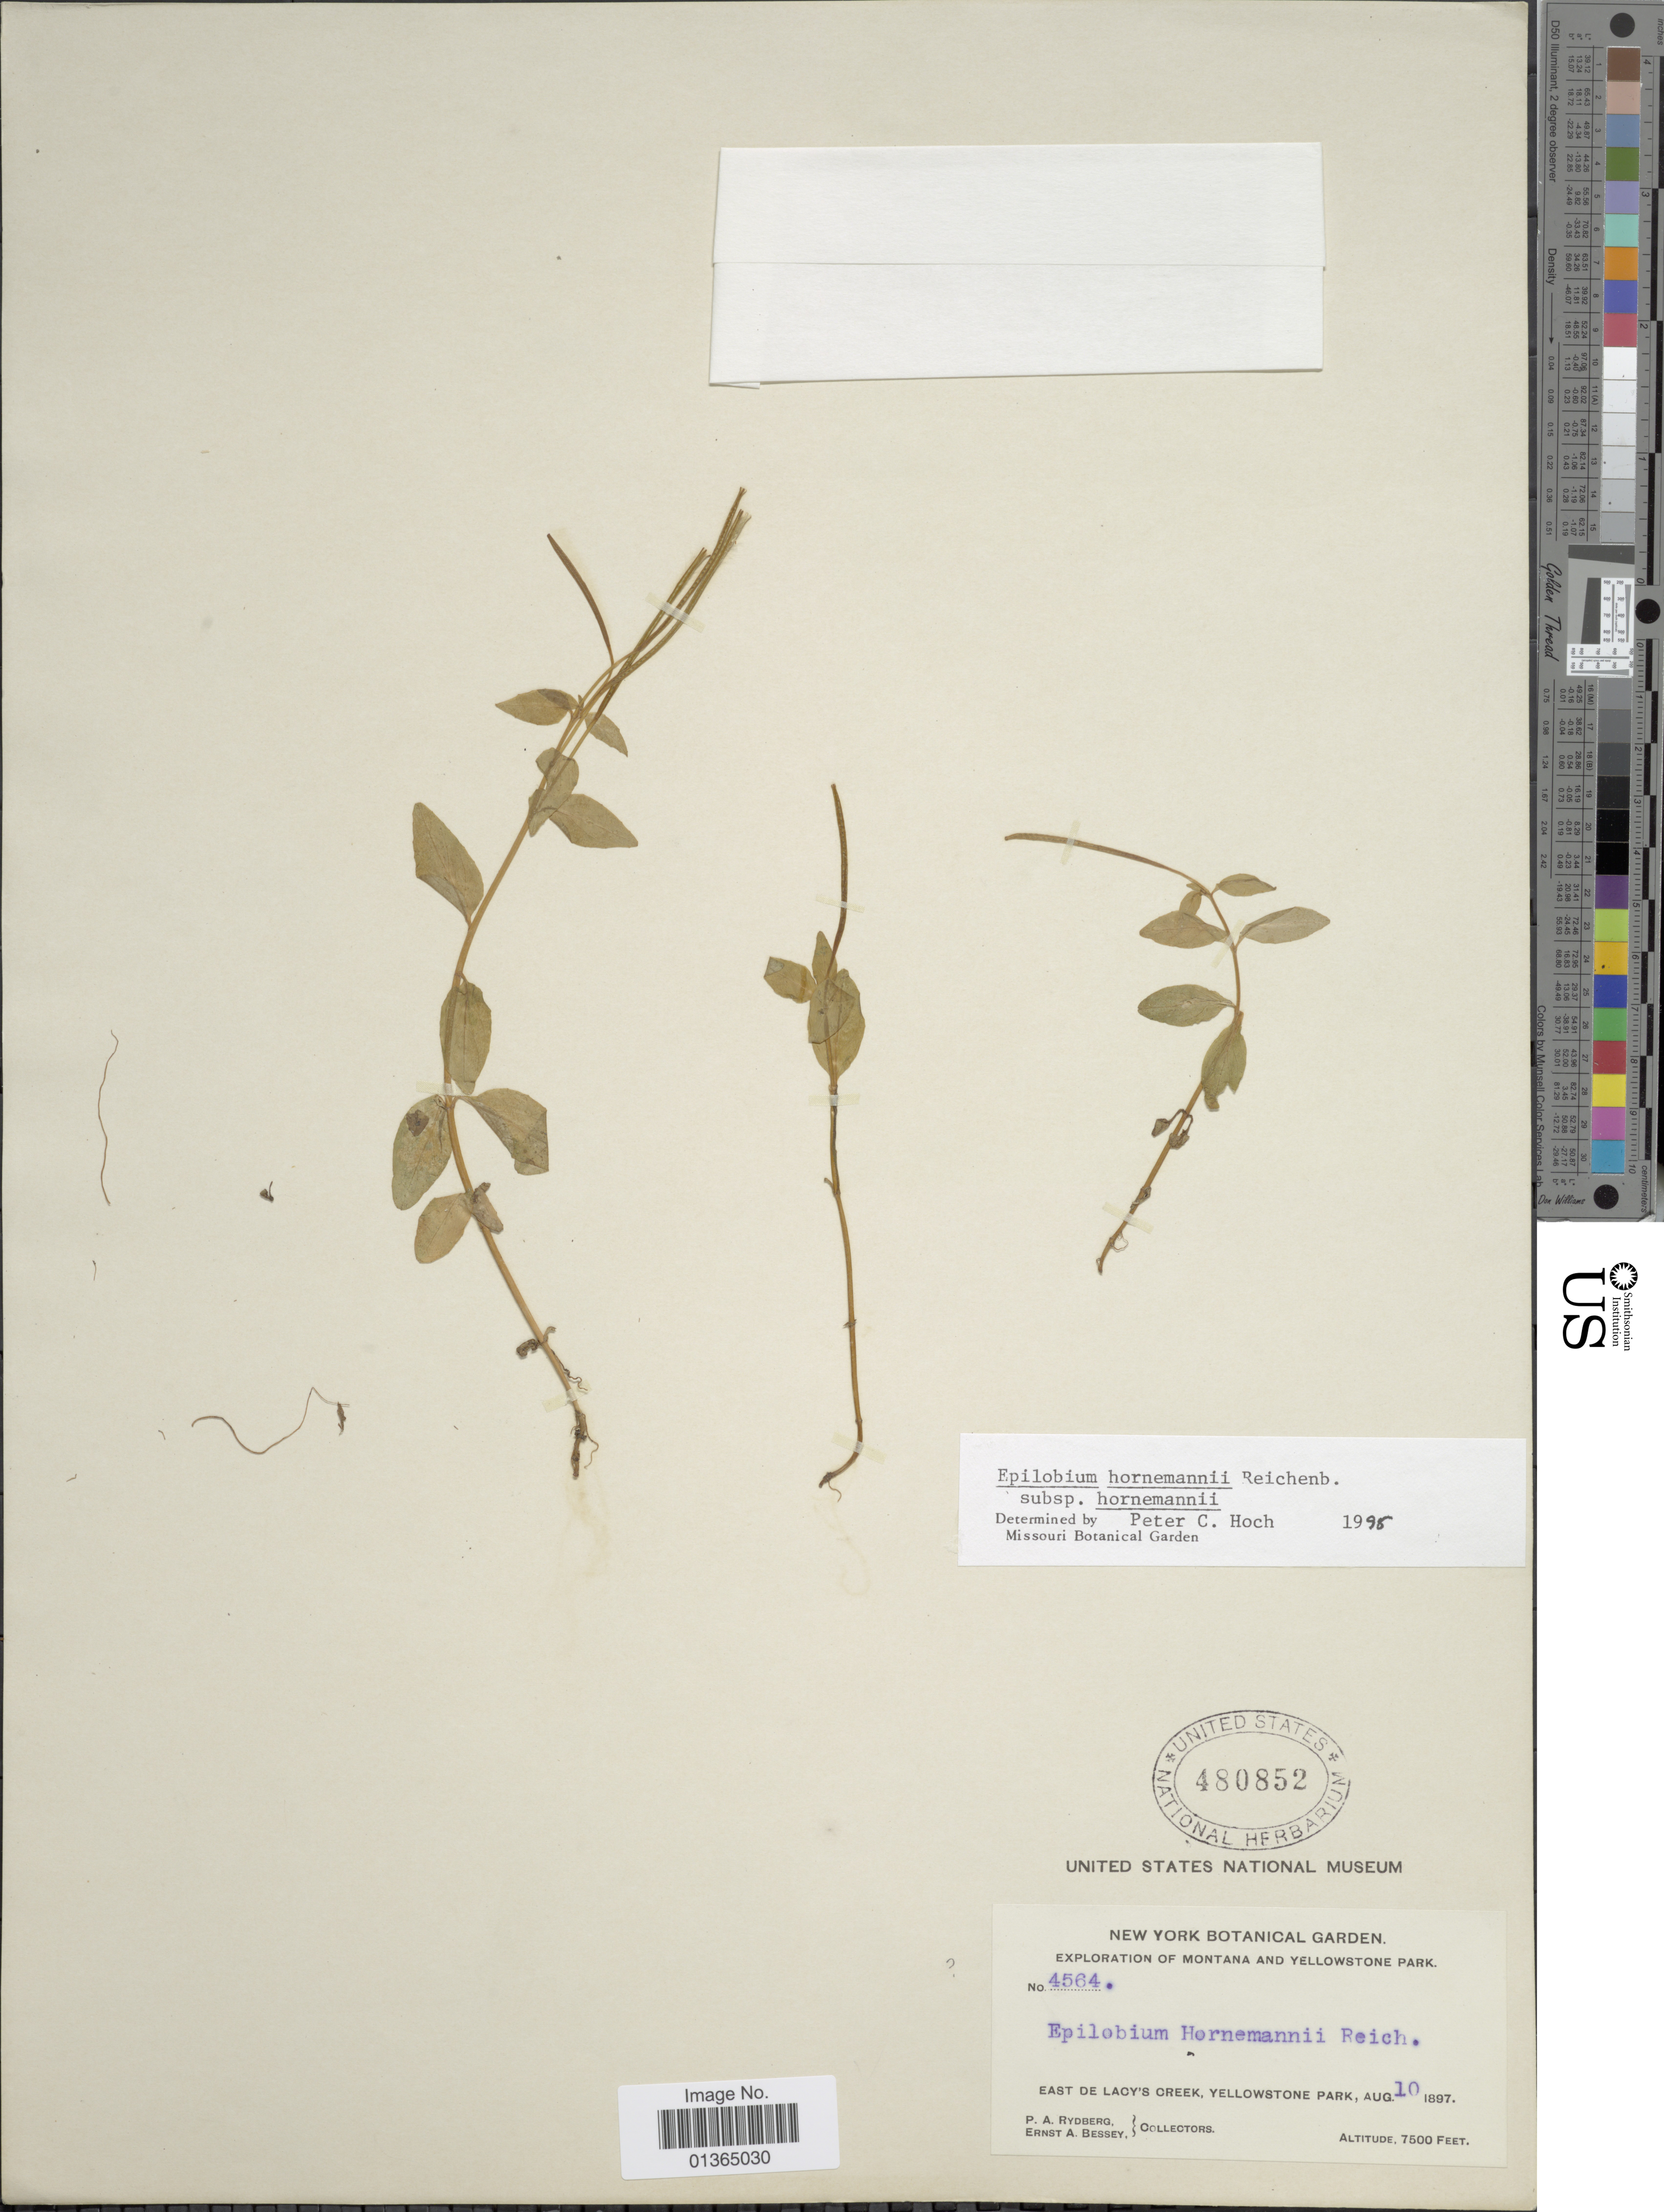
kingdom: Plantae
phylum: Tracheophyta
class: Magnoliopsida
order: Myrtales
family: Onagraceae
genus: Epilobium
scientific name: Epilobium hornemannii subsp. hornemannii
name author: Rchb.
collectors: P. A. Rydberg & E. A. Bessey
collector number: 4564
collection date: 1897-08-10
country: United States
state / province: Wyoming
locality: East of Lacy's Creek, Yellowstone Park.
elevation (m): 2286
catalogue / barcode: US 480852